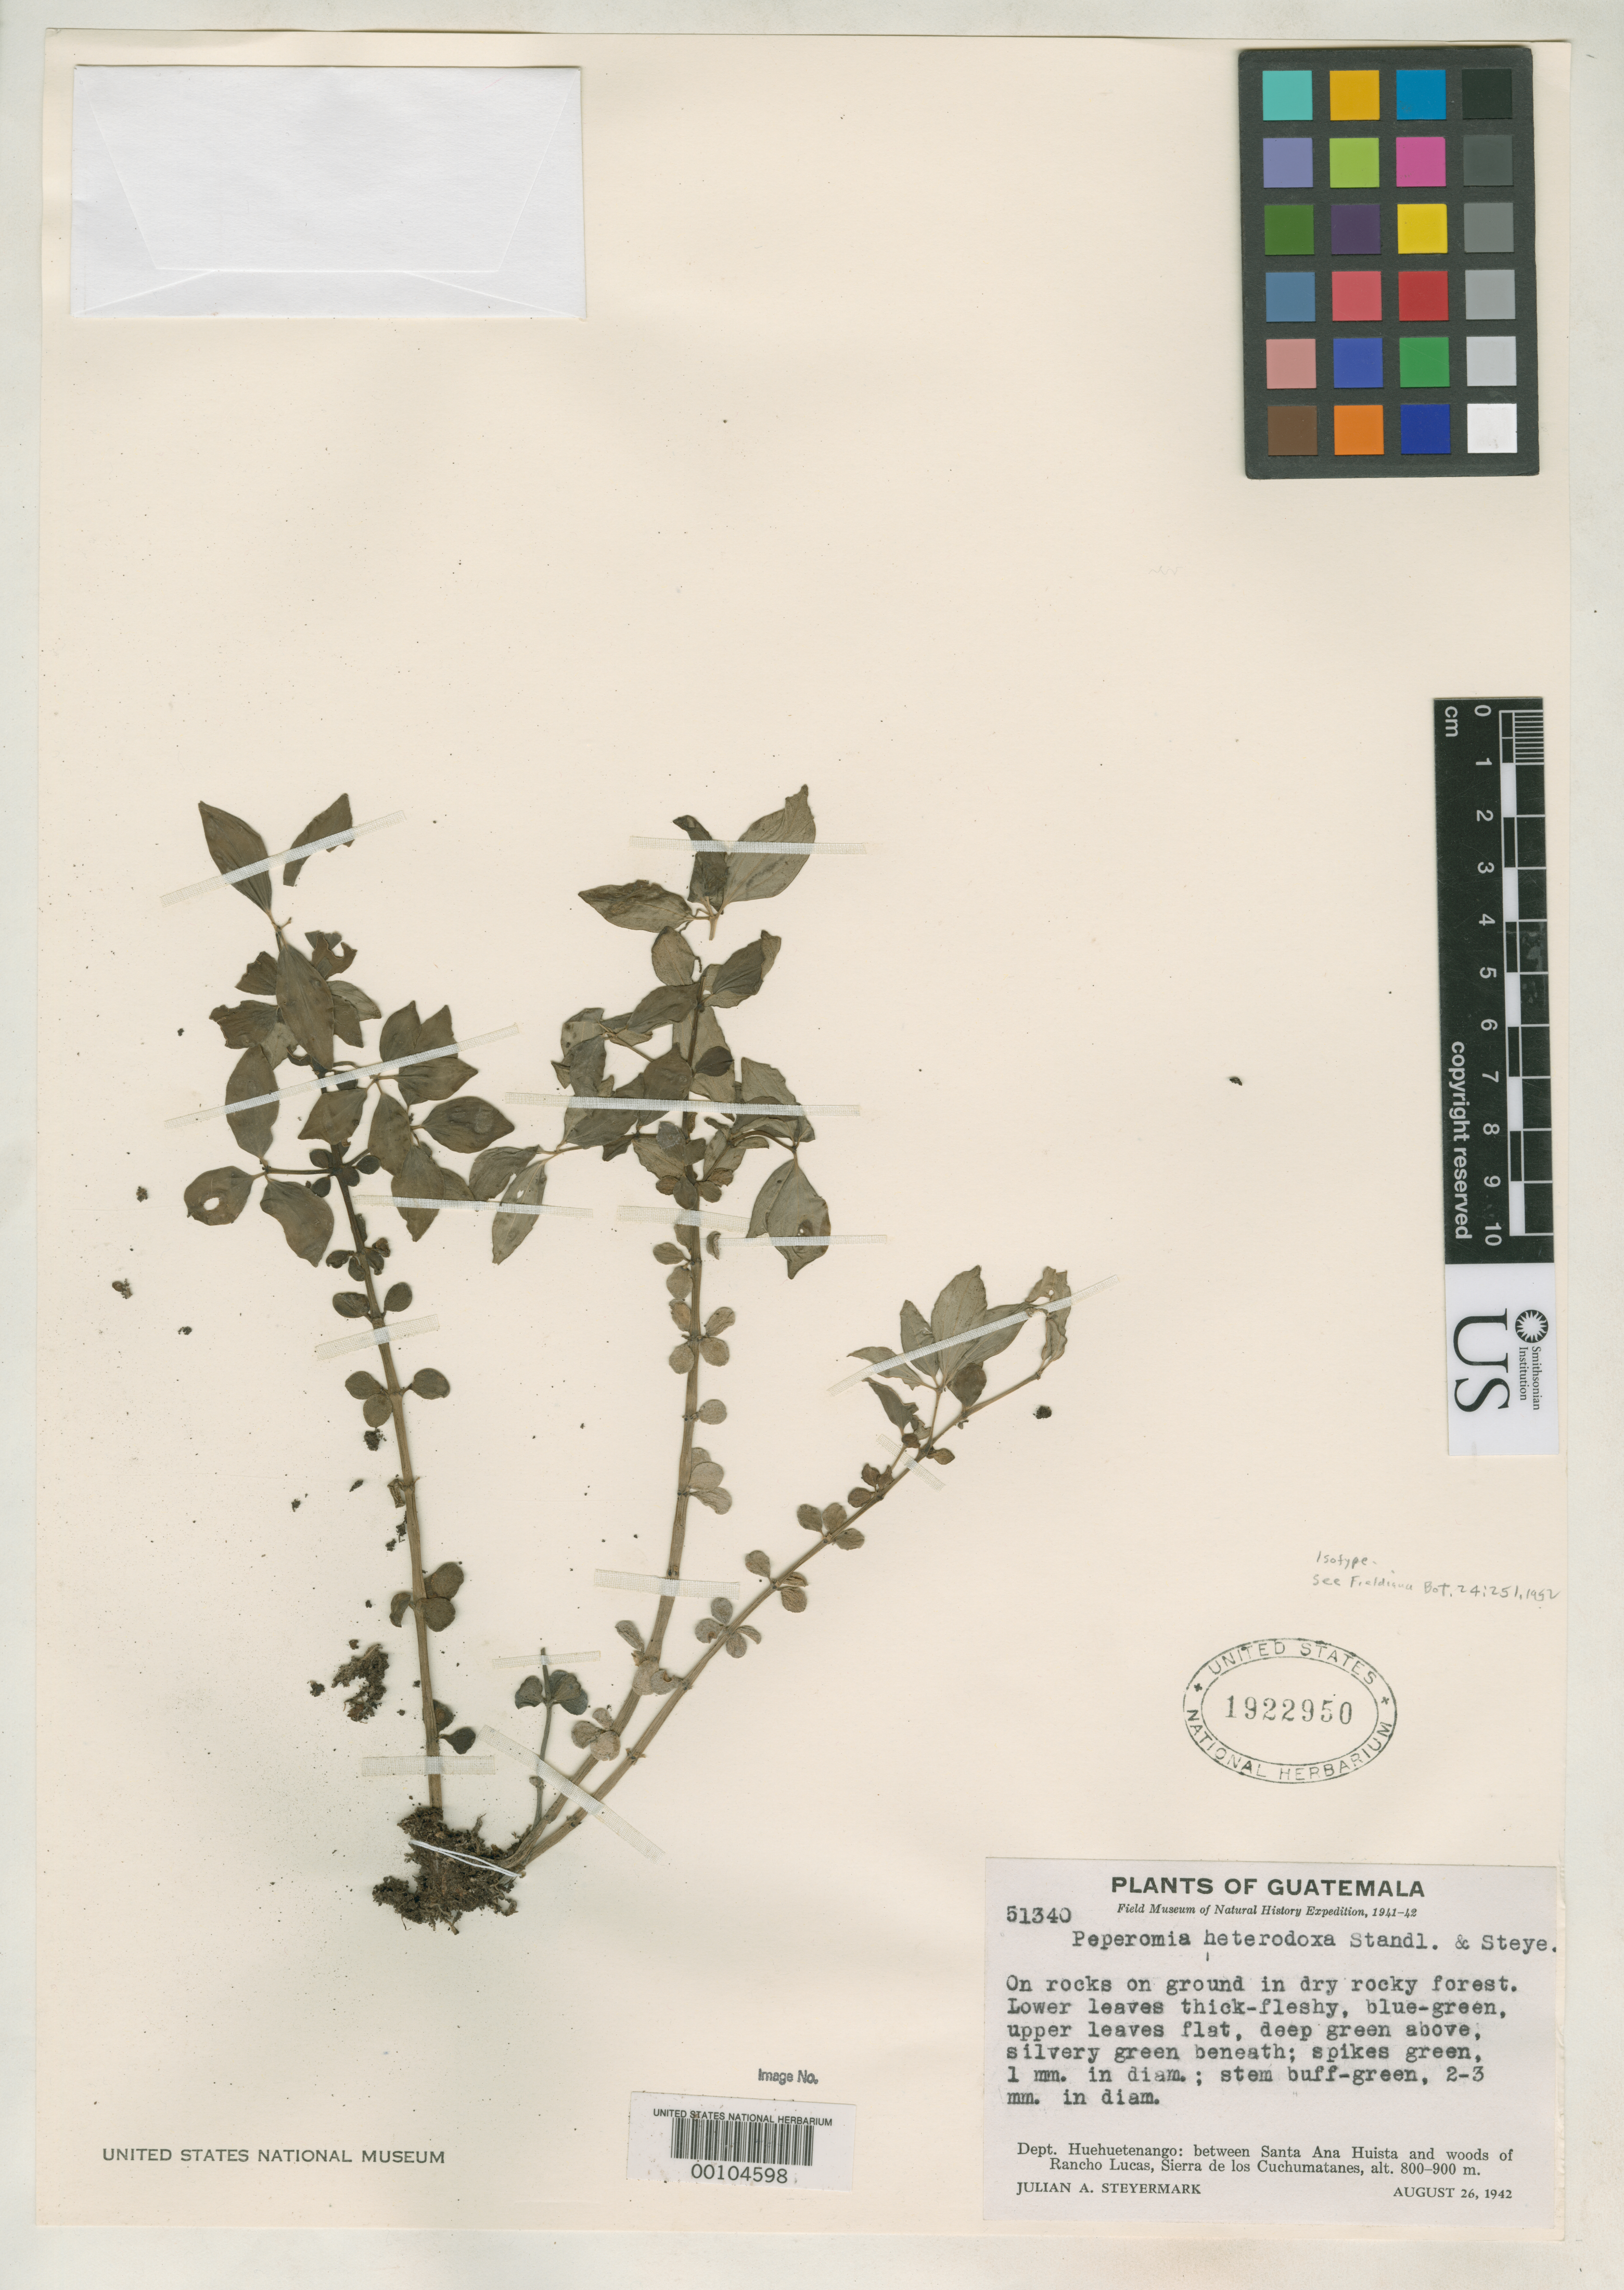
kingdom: Plantae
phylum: Tracheophyta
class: Magnoliopsida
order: Piperales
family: Piperaceae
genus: Peperomia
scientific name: Peperomia heterodoxa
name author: Standl. & Steyerm.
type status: Isotype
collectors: J. Steyermark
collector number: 51340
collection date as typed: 26 Aug 1942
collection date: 1942-08-26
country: Guatemala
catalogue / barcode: US 1922950